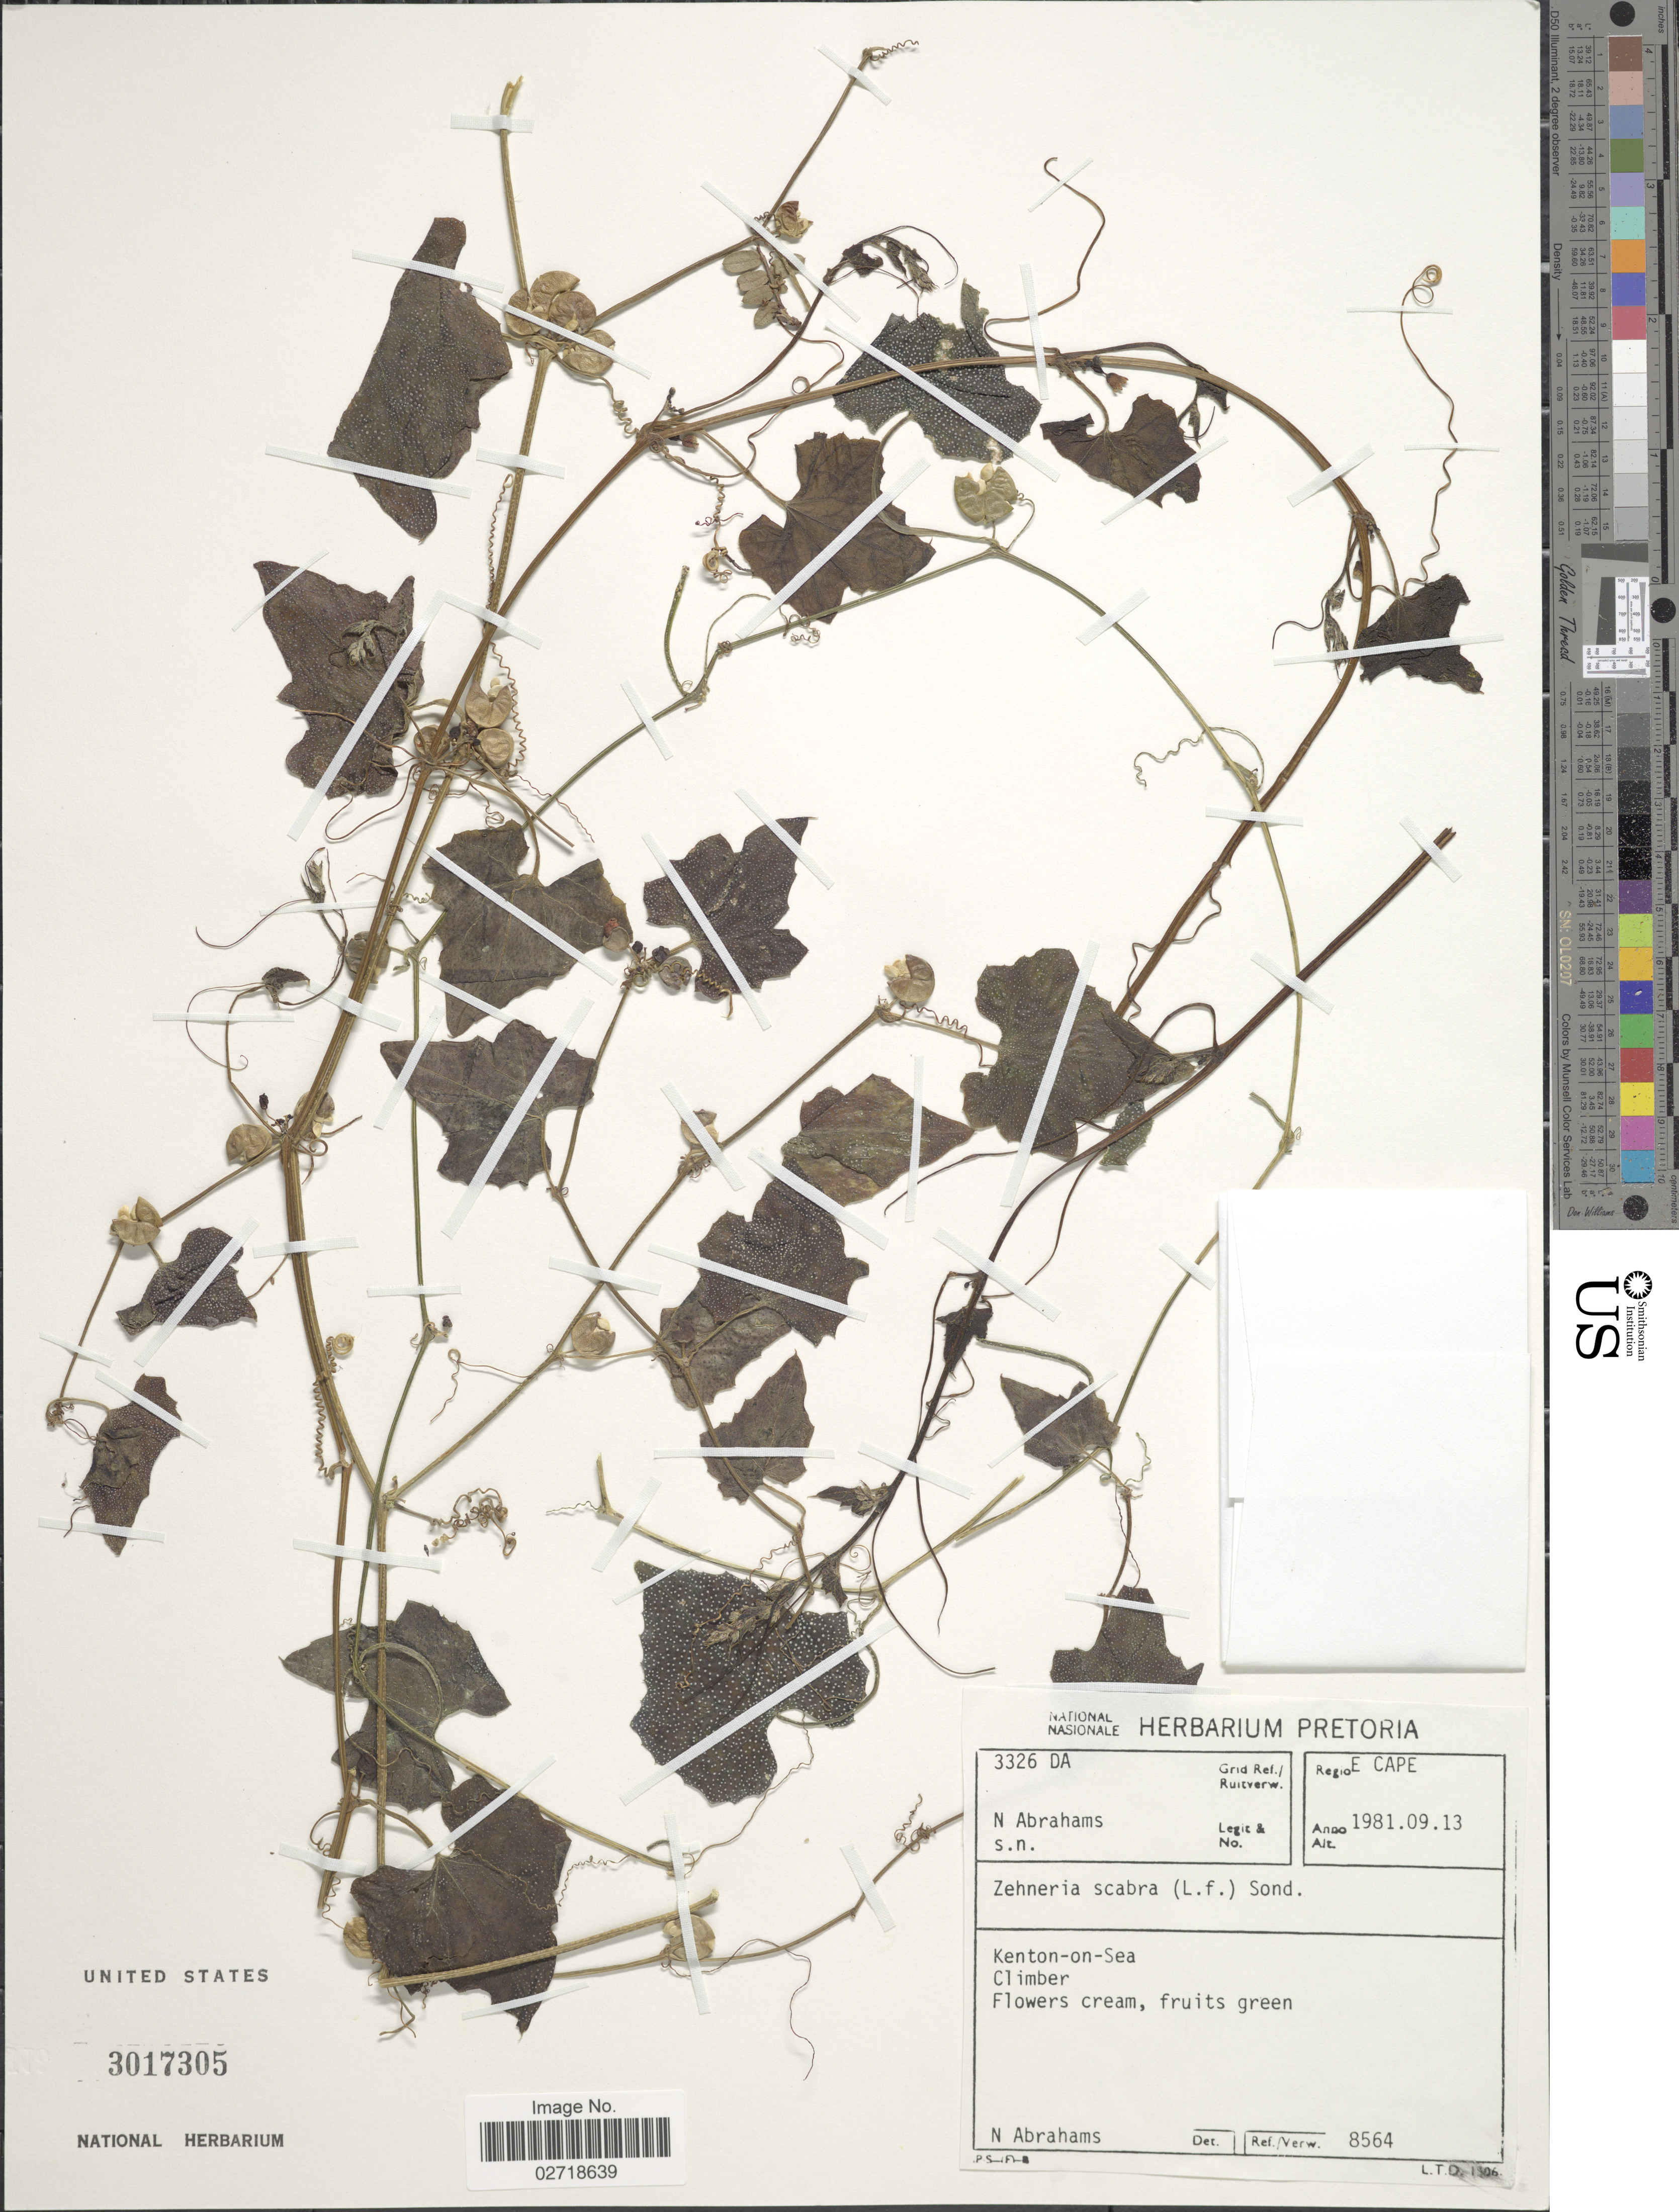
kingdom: Plantae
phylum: Tracheophyta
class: Magnoliopsida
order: Cucurbitales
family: Cucurbitaceae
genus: Zehneria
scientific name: Zehneria scabra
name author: (L. f.) Sond.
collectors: N. Abrahams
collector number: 3326 DA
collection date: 1981-09-13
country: South Africa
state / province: Eastern Cape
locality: Regio E Cape, Grid. Ref./Ruitverw. 3326 DA, Kenton-on-Sea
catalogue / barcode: US 3017305